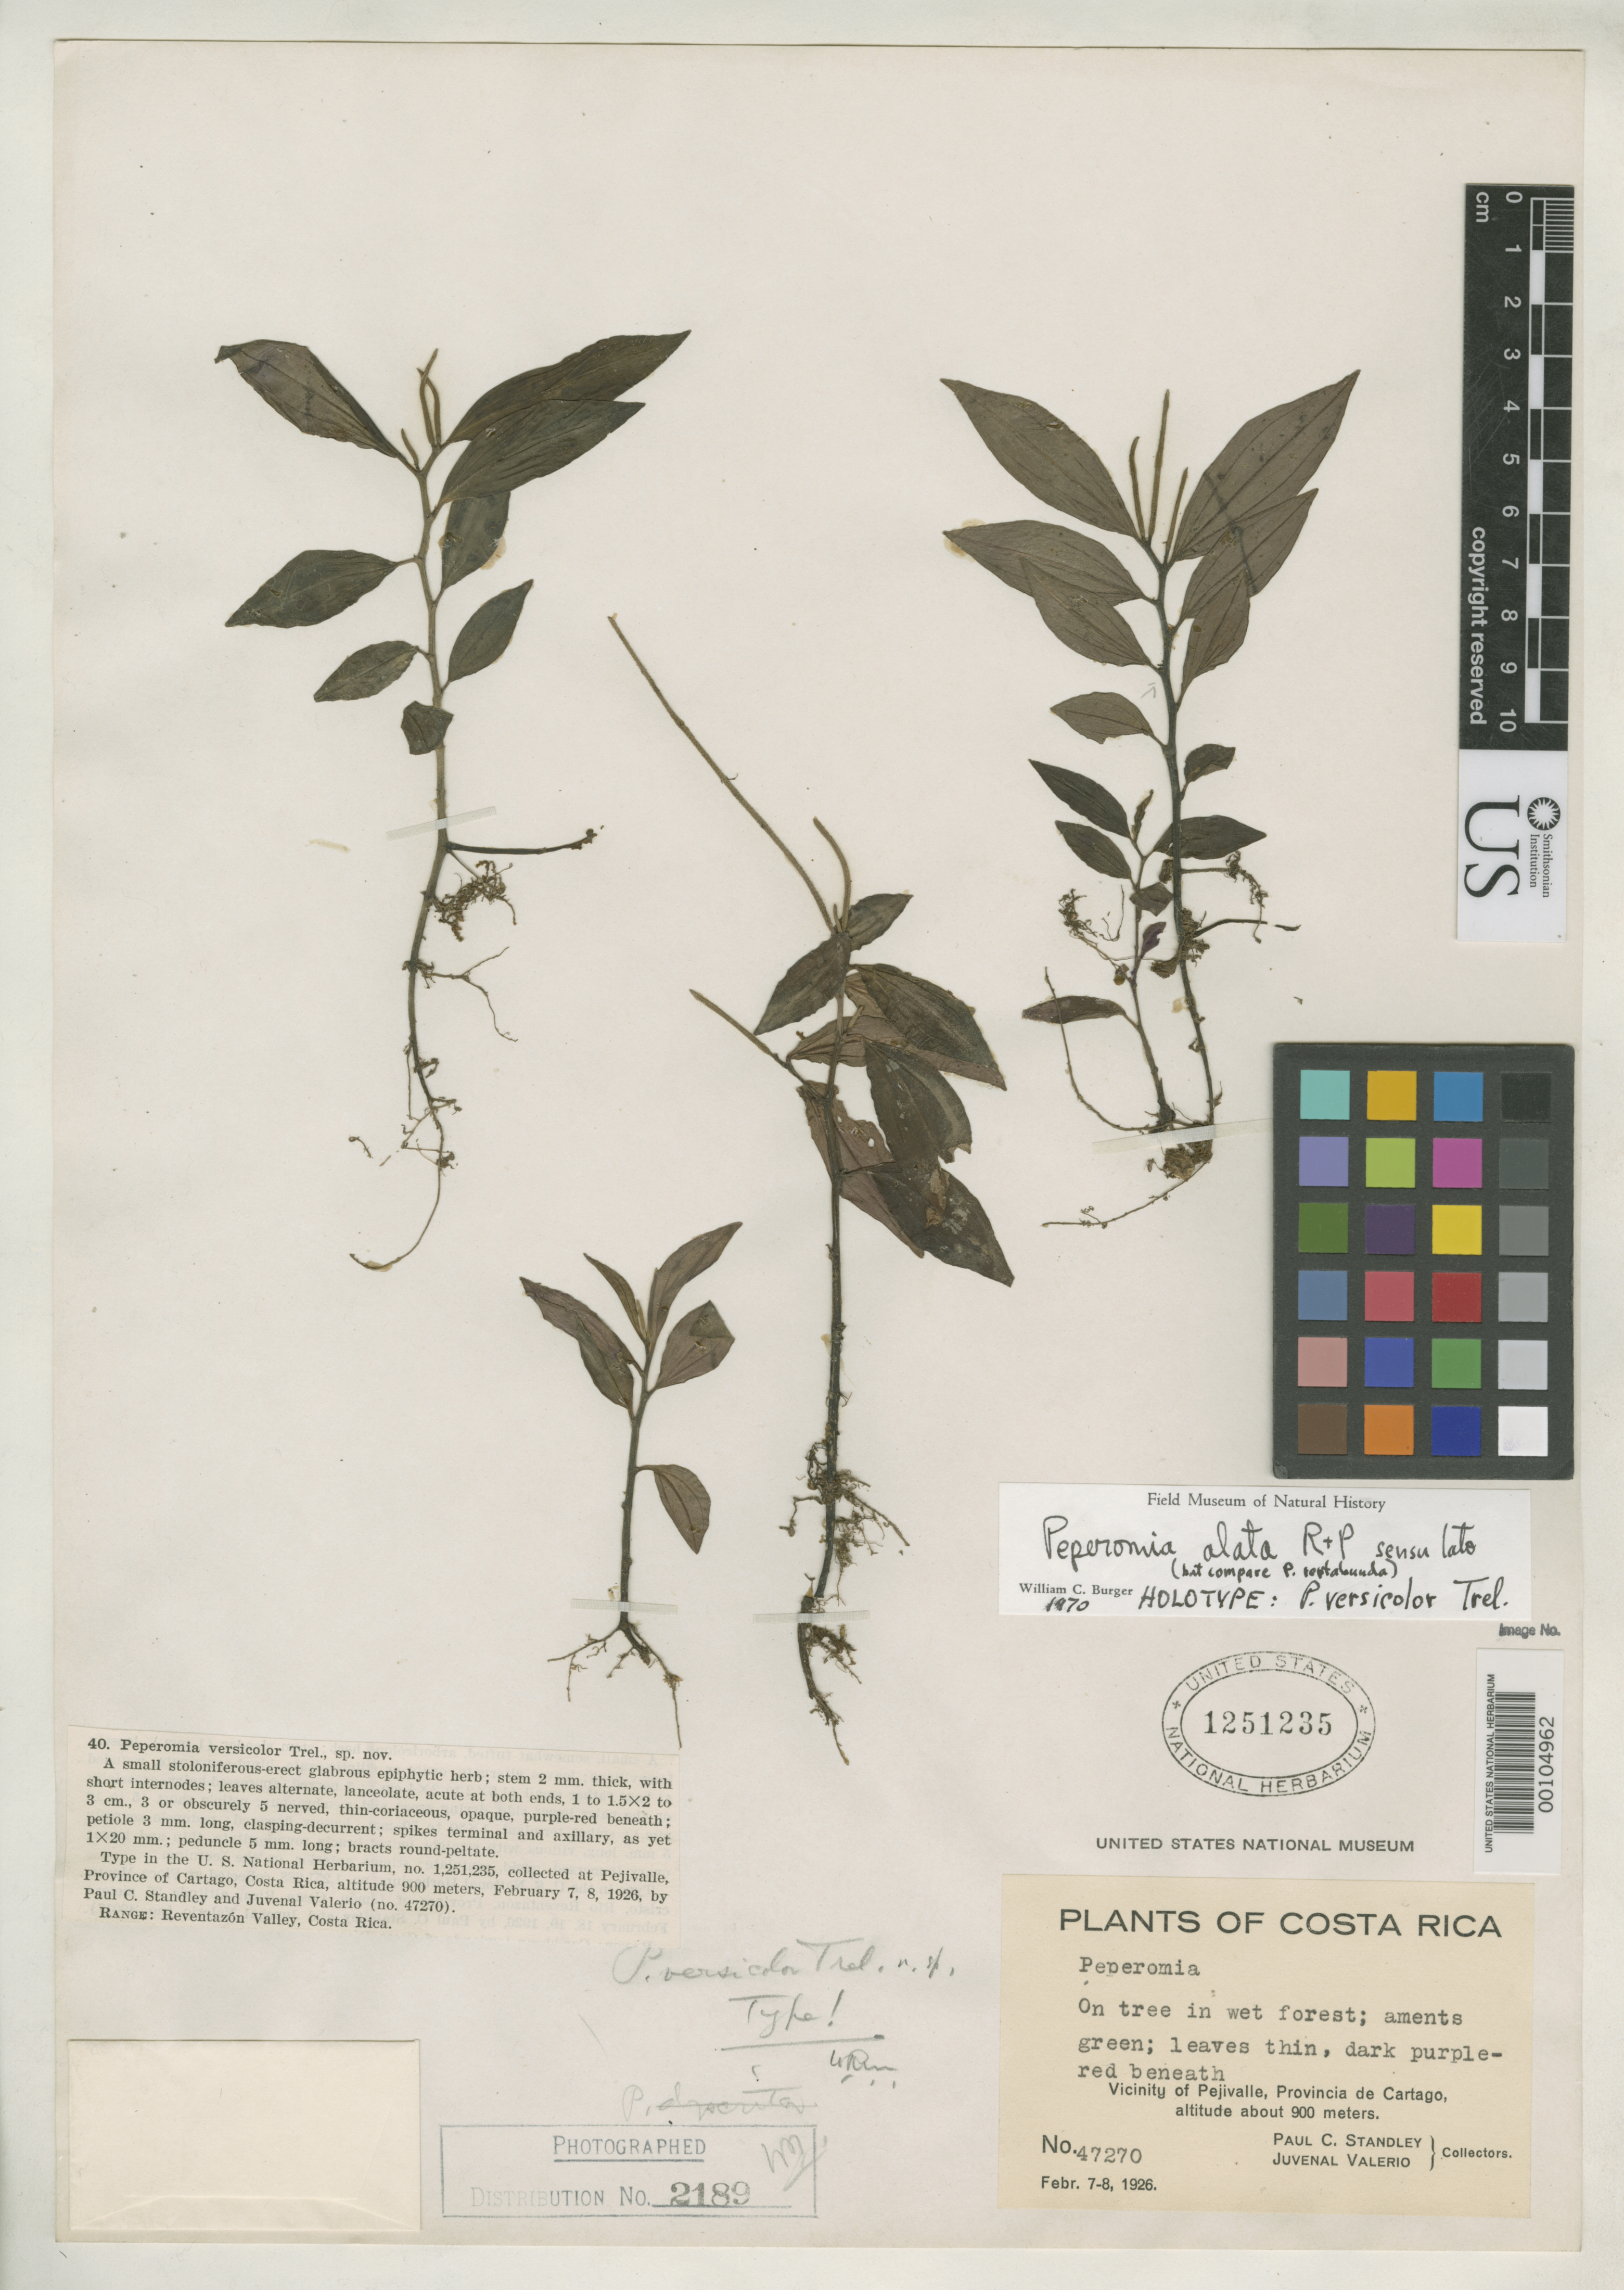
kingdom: Plantae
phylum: Tracheophyta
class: Magnoliopsida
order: Piperales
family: Piperaceae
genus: Peperomia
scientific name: Peperomia verediana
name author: Trel. in J.F. Macbr.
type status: Holotype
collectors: P. C. Standley & J. Valerio R.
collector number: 47270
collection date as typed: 07 Feb 1926 to 08 Feb 1926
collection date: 1926-02-07/1926-02-08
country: Costa Rica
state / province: Cartago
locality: Pejivalle vicinity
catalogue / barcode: US 1251235